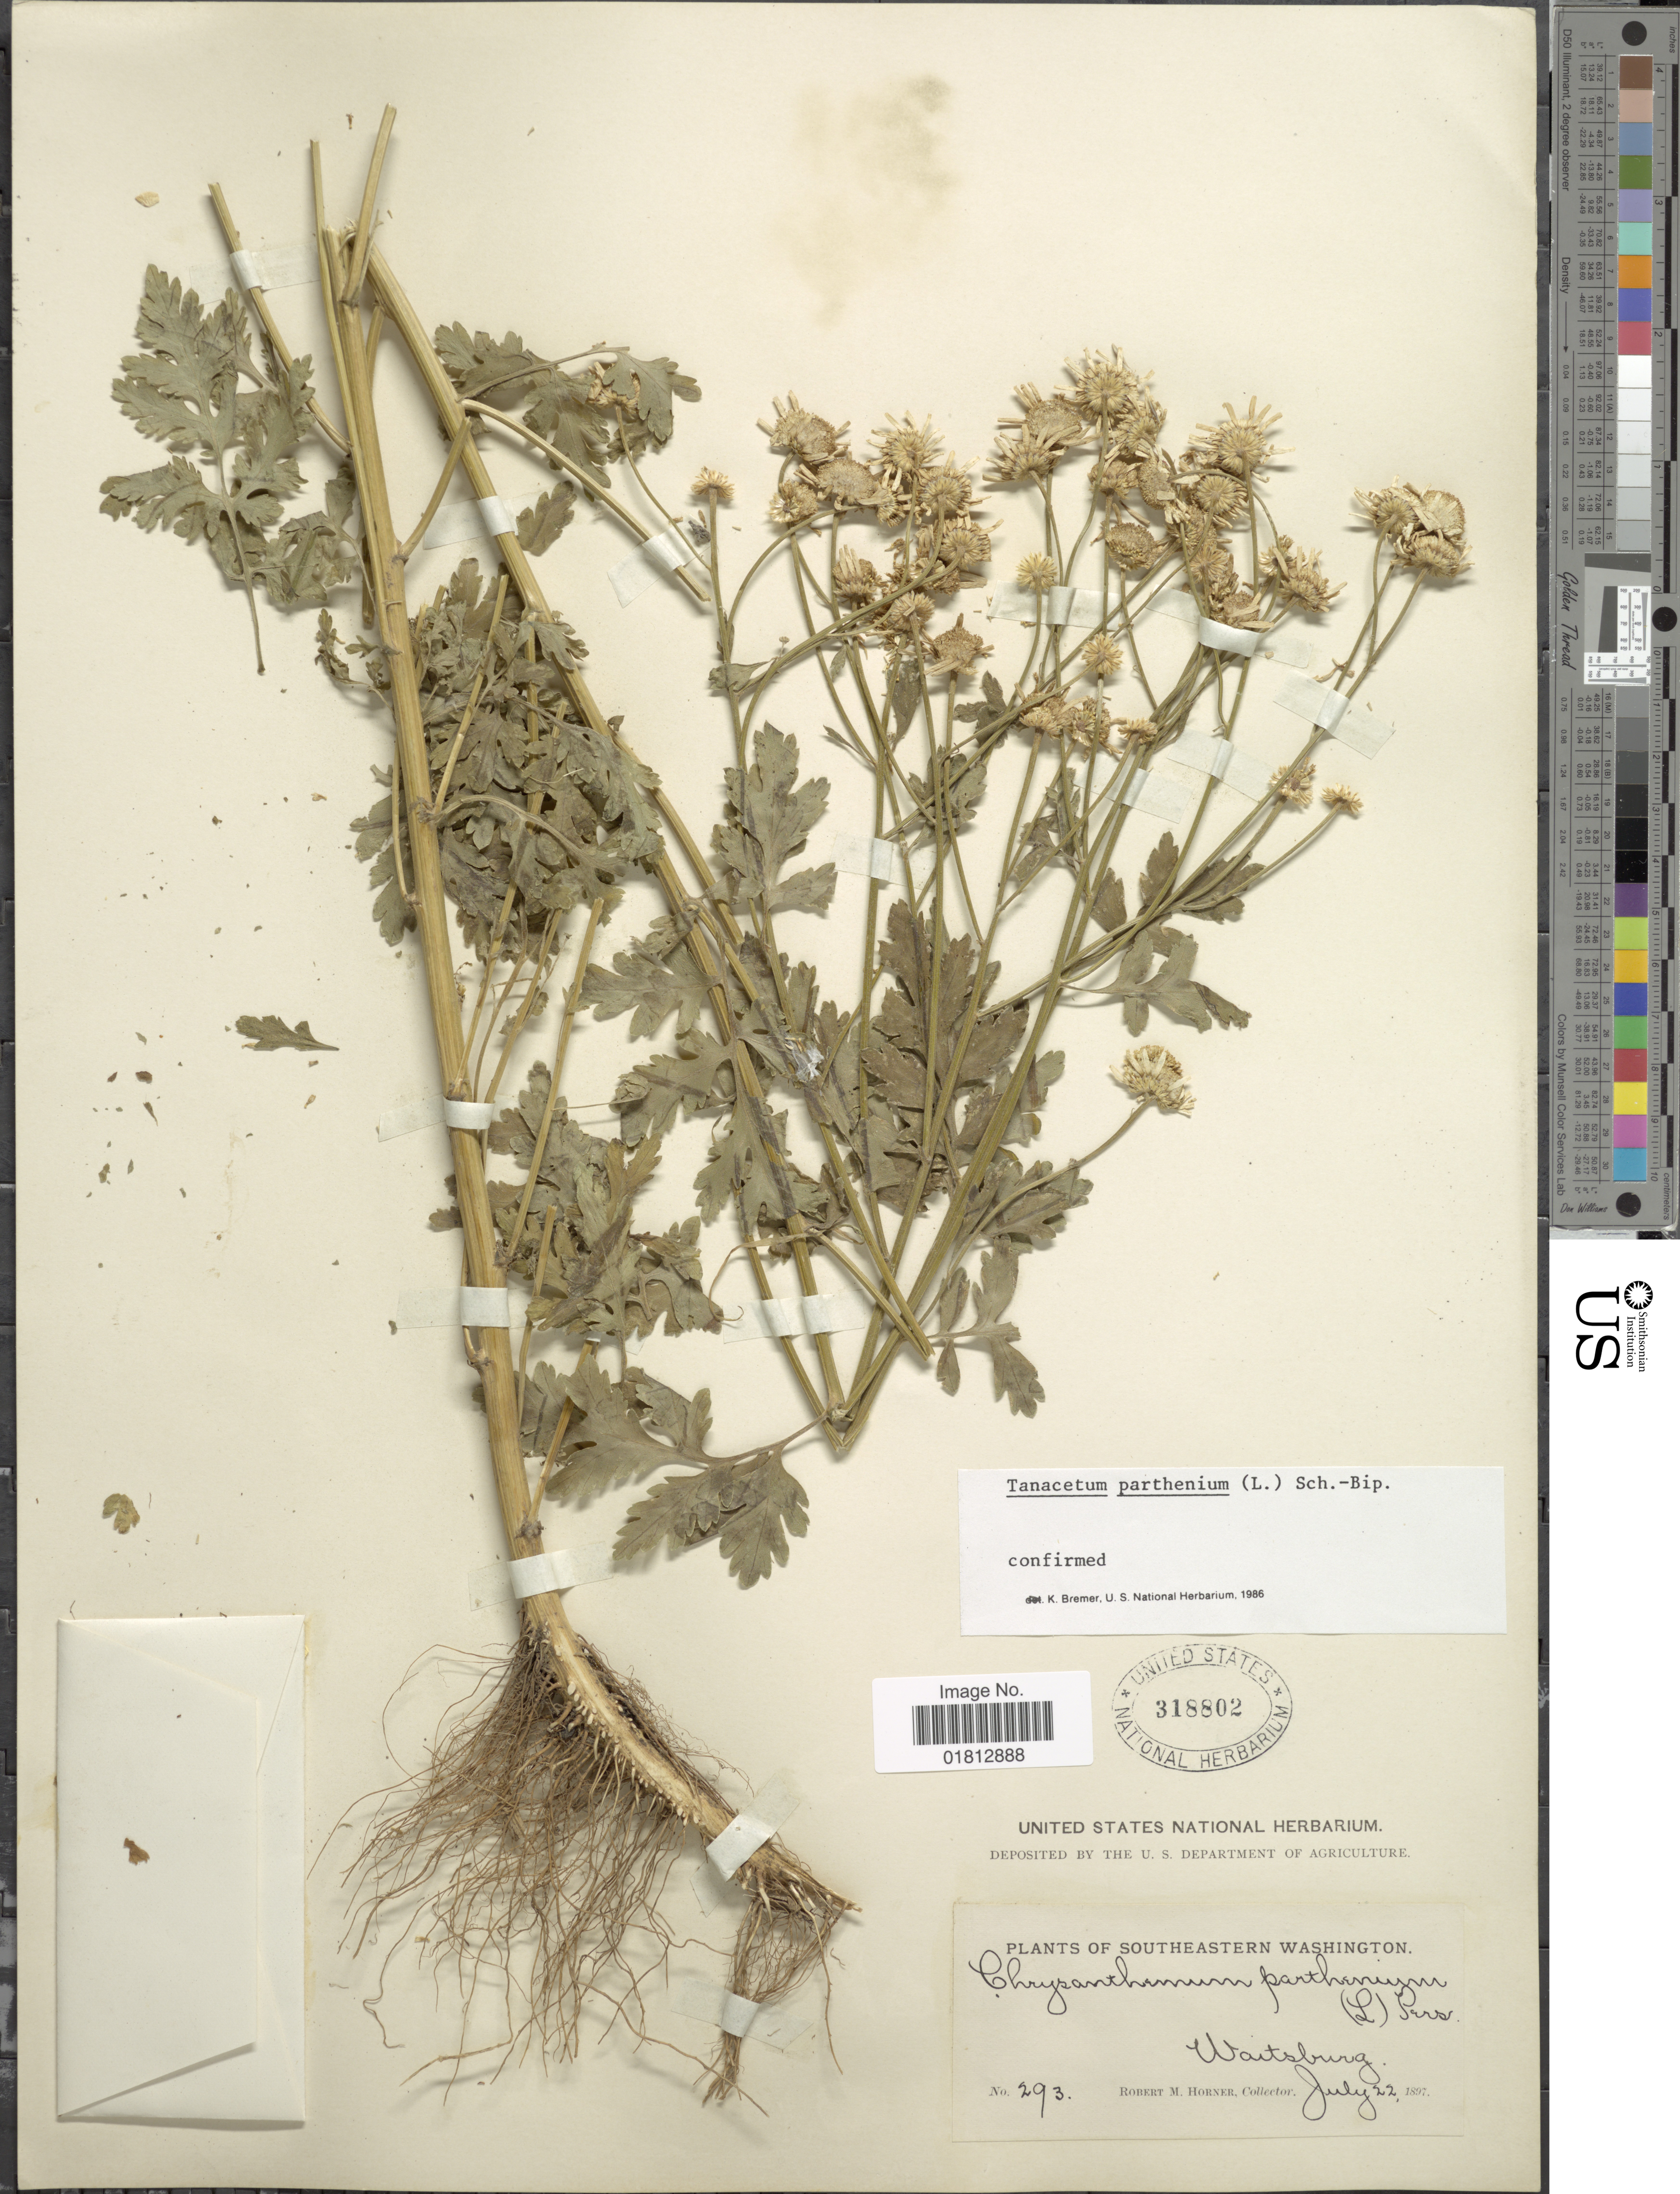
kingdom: Plantae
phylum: Tracheophyta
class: Magnoliopsida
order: Asterales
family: Asteraceae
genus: Tanacetum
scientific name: Tanacetum parthenium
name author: (L.) Sch. Bip.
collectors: R. Horner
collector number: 293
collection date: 1897-07-22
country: United States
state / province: Washington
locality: Southeastern Washington, Waitsburg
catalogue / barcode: US 318802